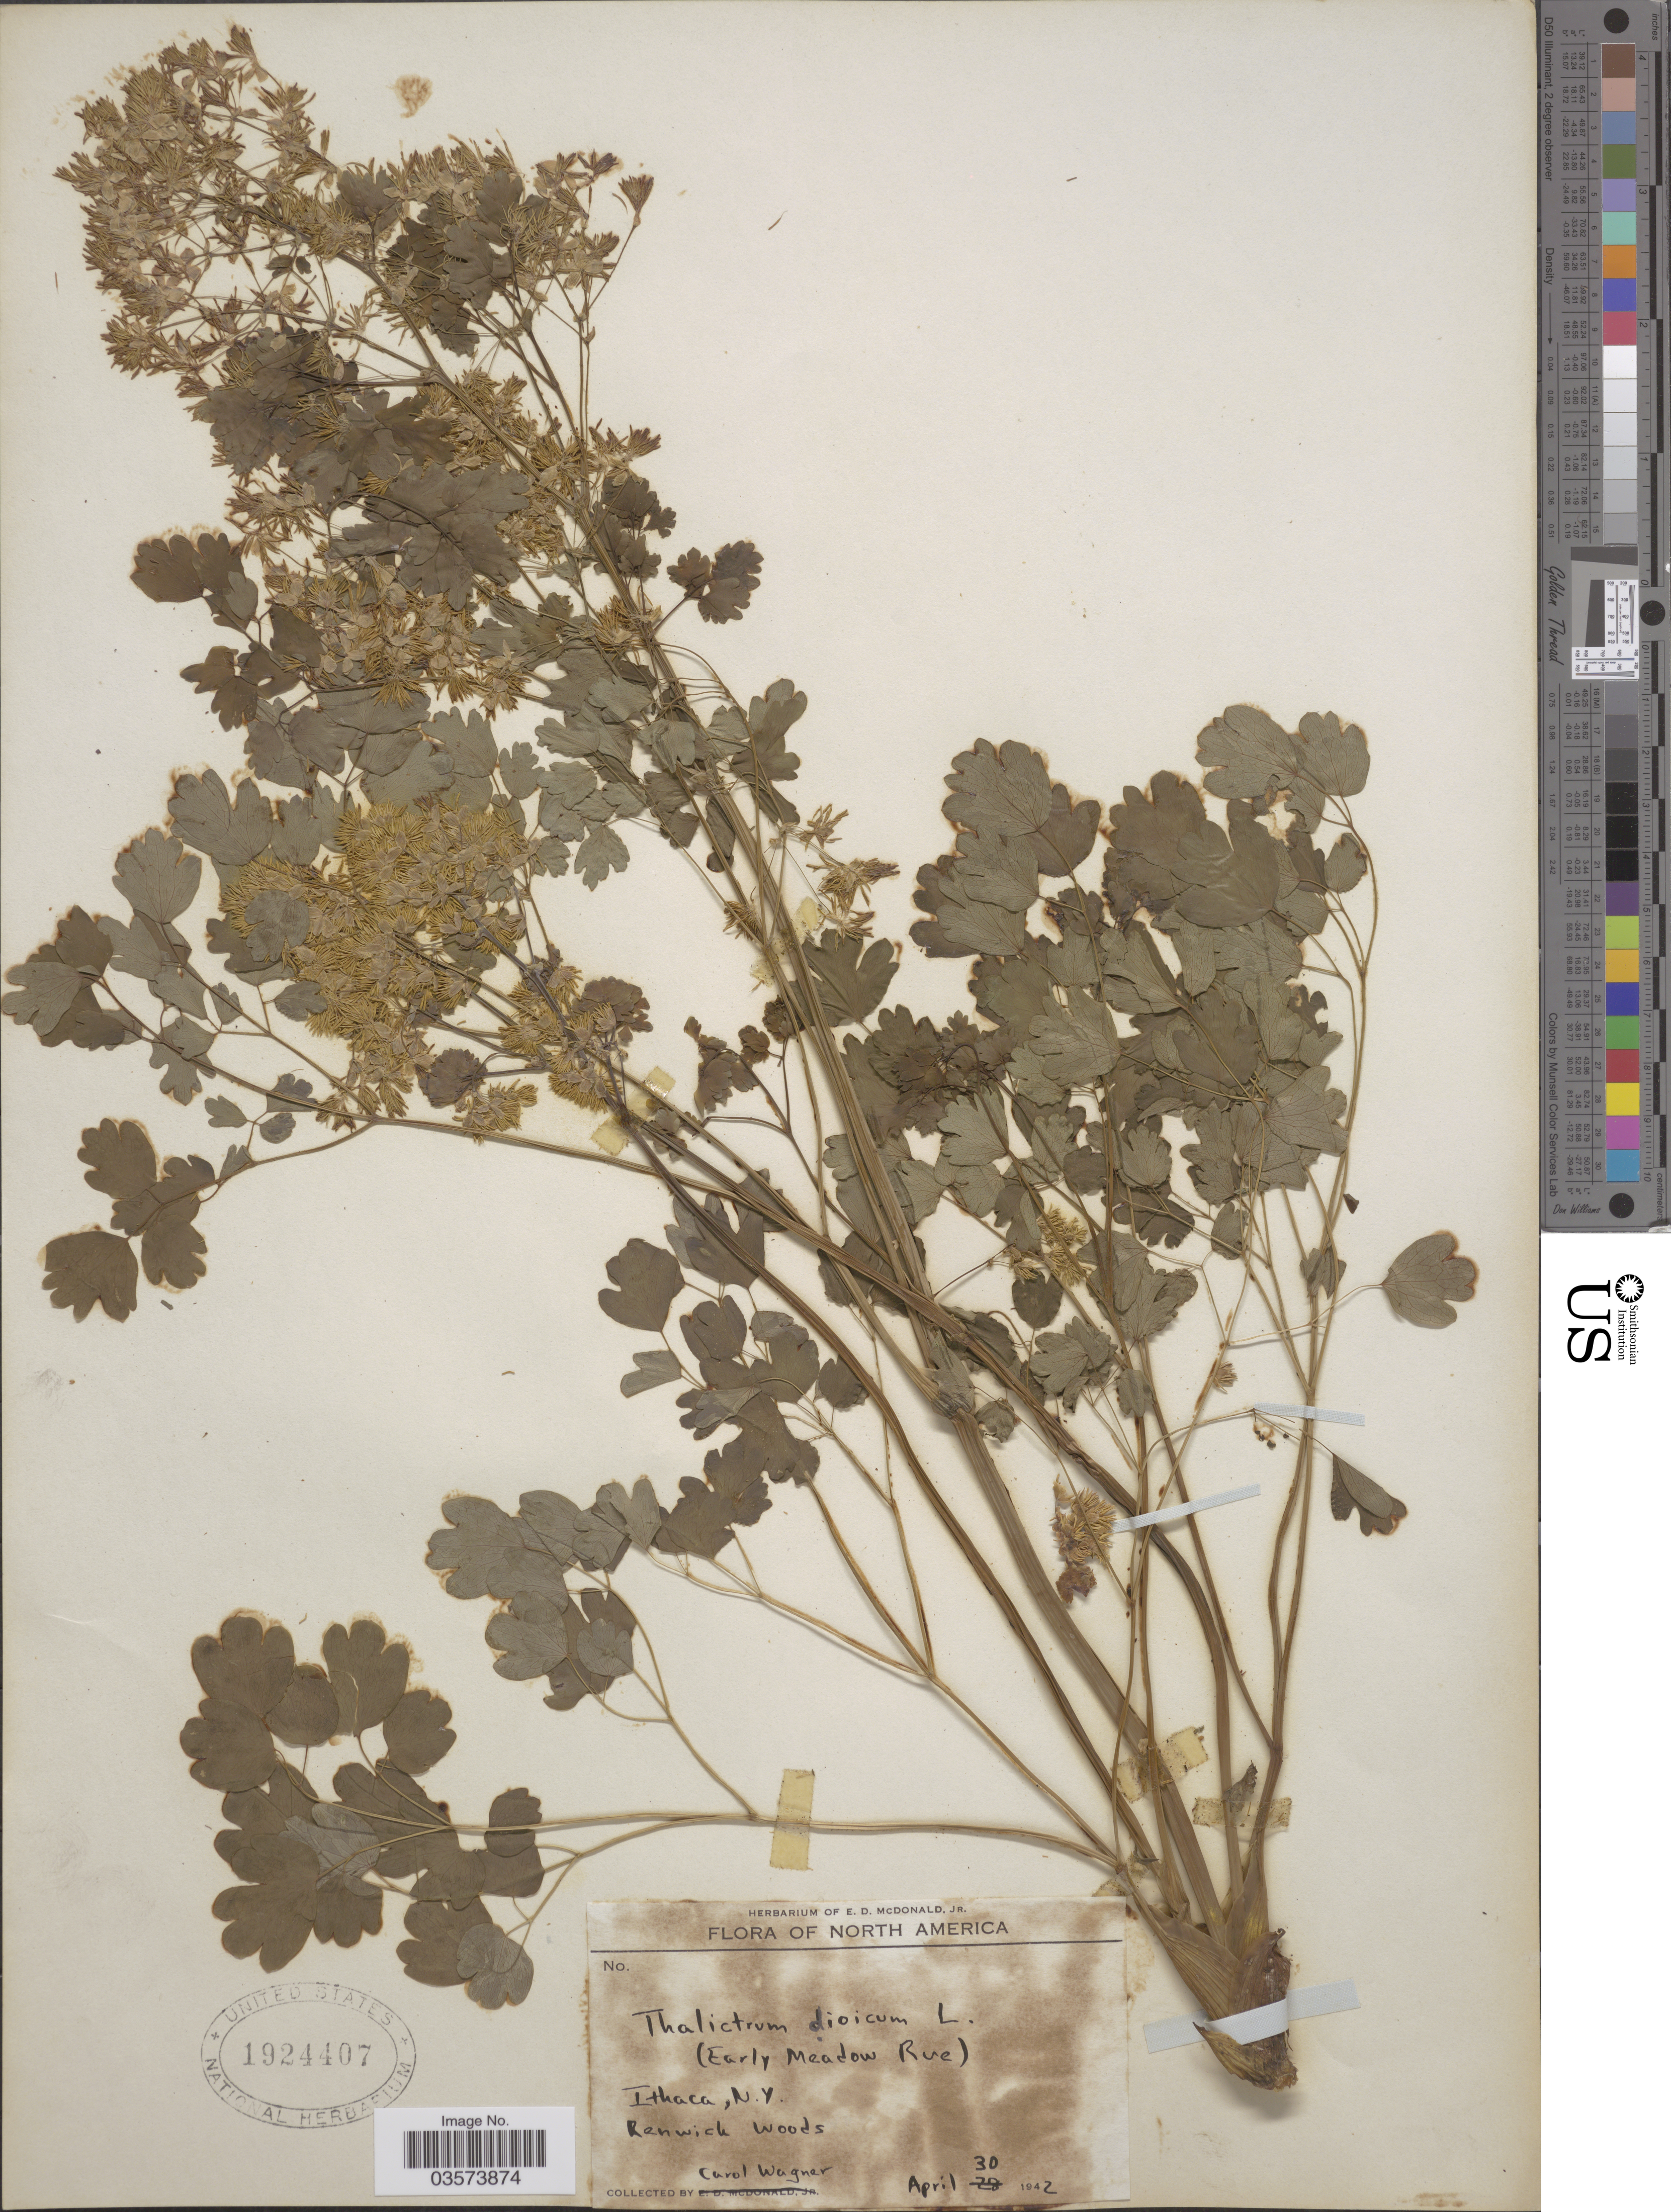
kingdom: Plantae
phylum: Tracheophyta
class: Magnoliopsida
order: Ranunculales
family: Ranunculaceae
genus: Thalictrum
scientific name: Thalictrum dioicum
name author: L.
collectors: C. Wagner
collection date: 1942-04-30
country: United States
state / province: New York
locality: Ithaca. Renwick Woods.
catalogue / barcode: US 1924407